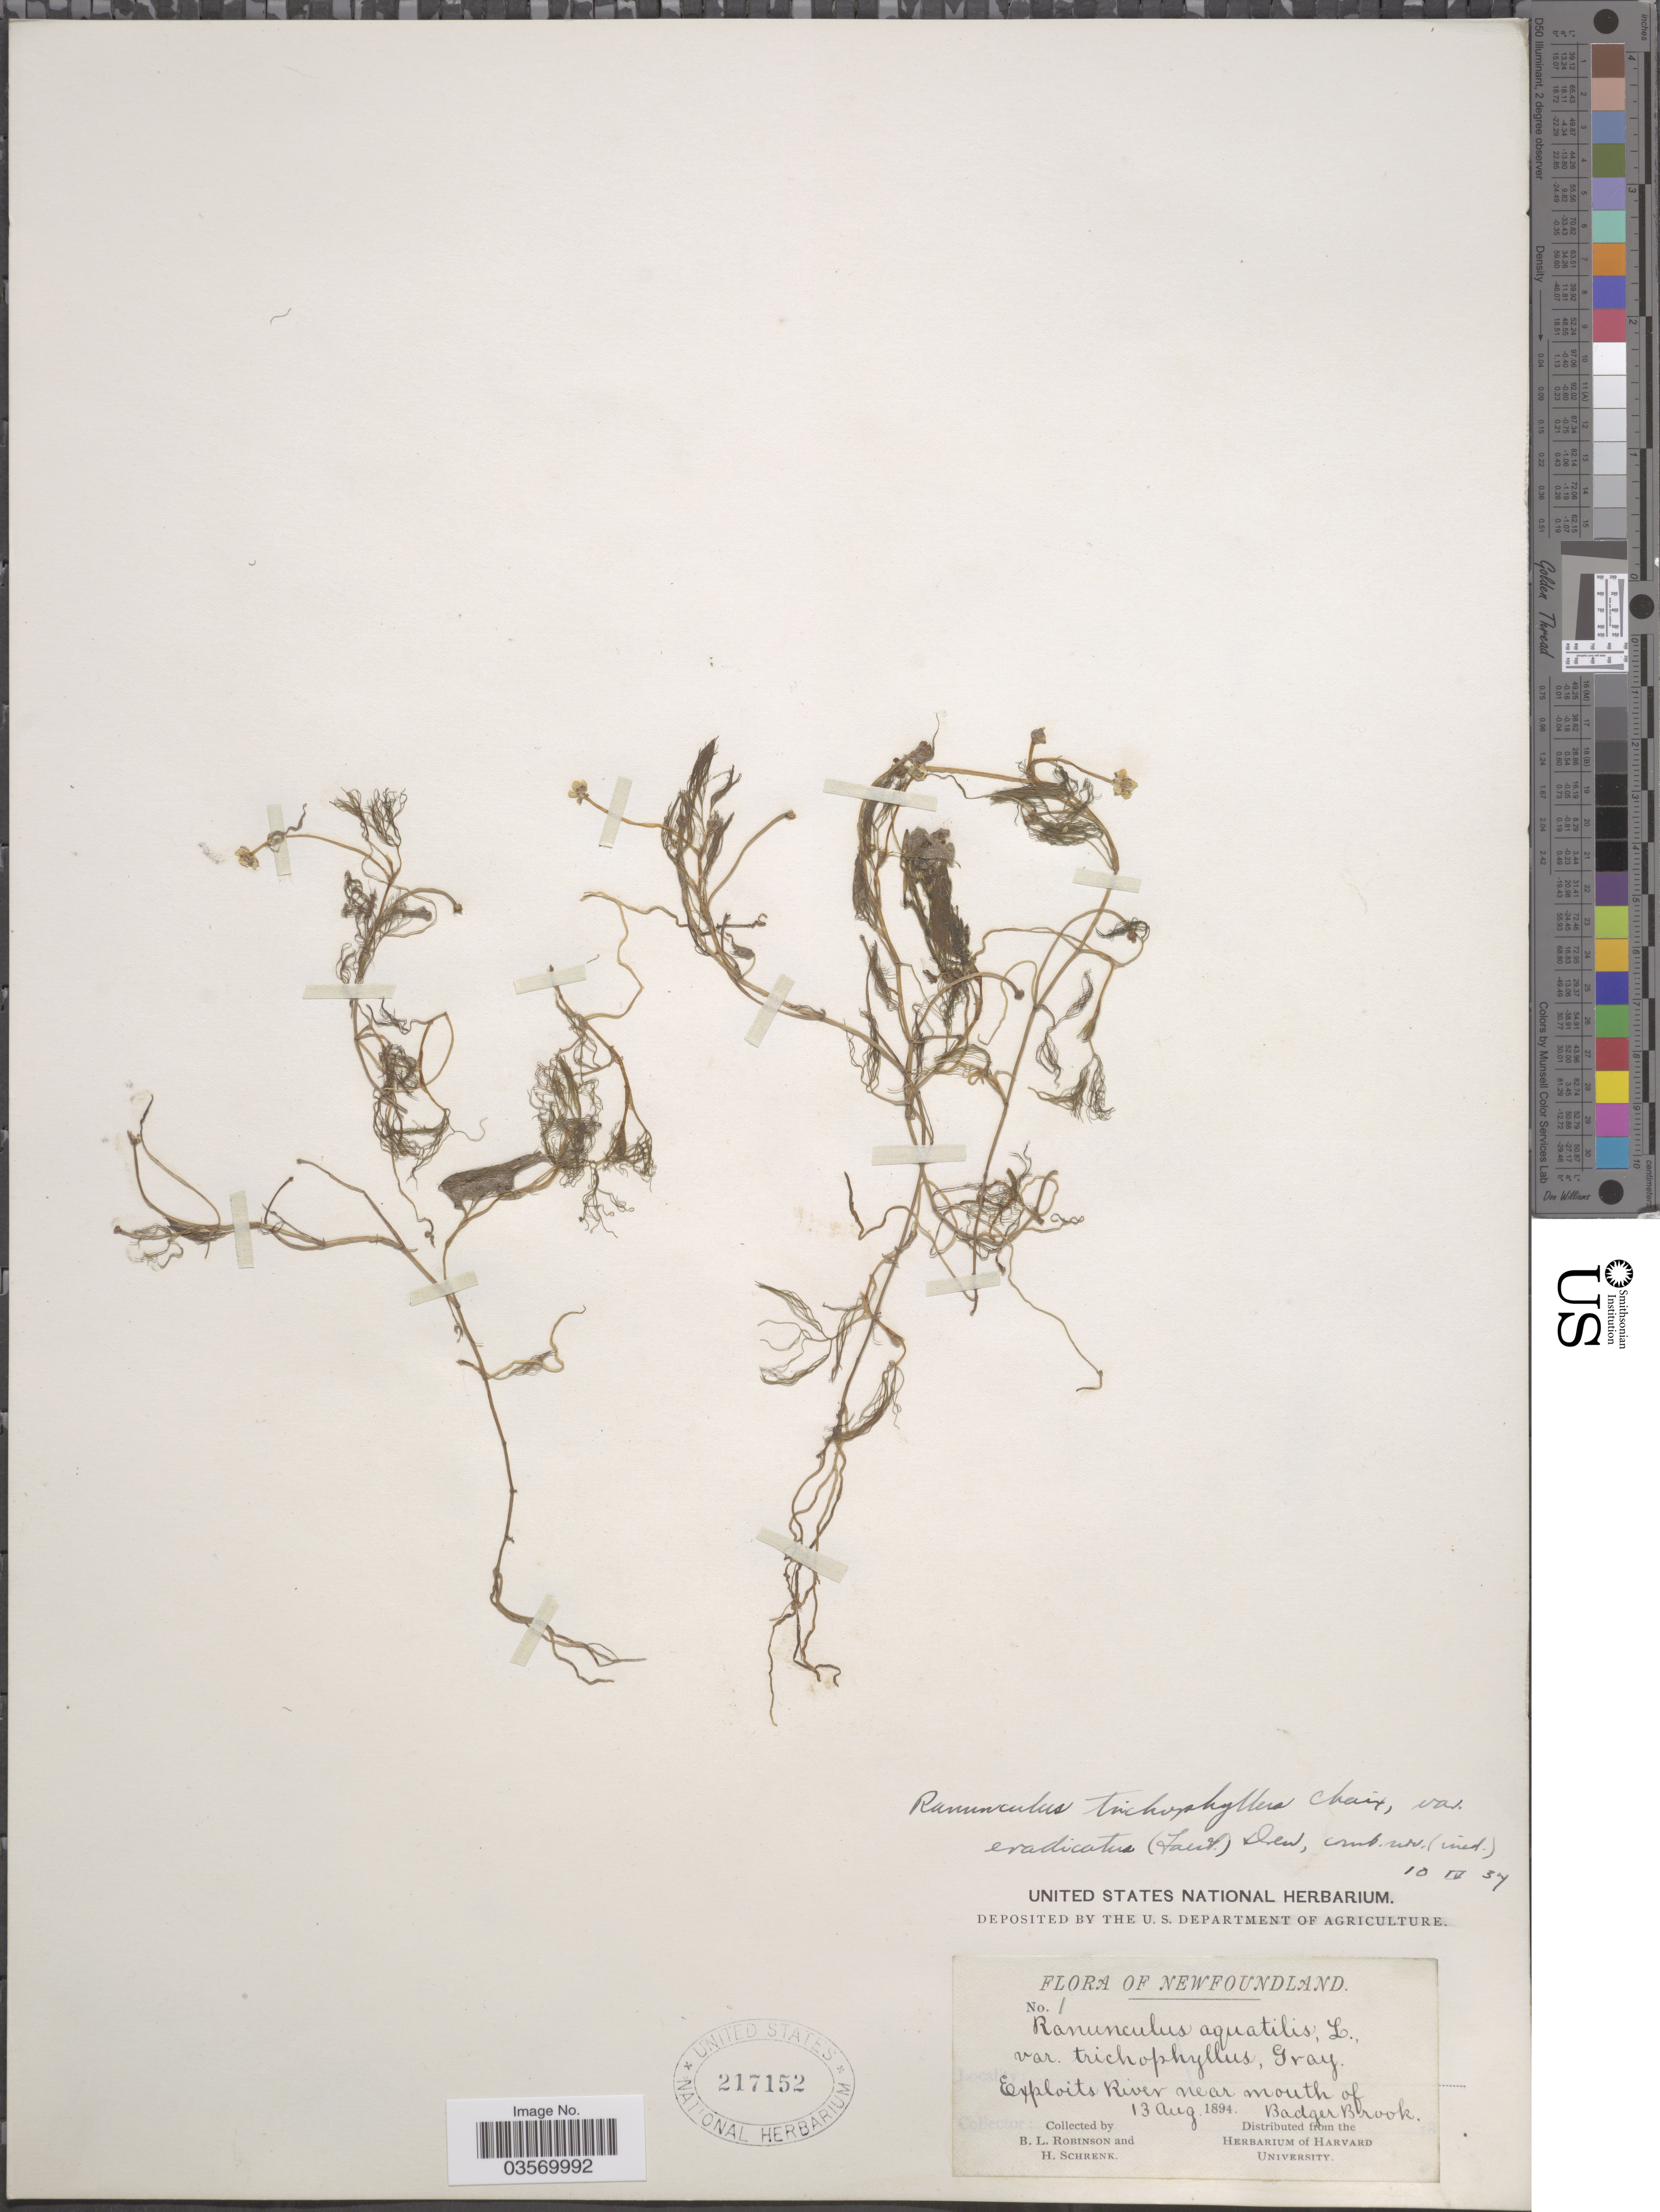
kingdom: Plantae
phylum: Tracheophyta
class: Magnoliopsida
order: Ranunculales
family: Ranunculaceae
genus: Ranunculus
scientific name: Ranunculus trichophyllus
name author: Chaix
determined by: Strong, Mark T., (BOT), Smithsonian Institution - National Museum of Natural History (UNITED STATES)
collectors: B. L. Robinson & H. Schrenk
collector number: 1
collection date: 1894-08-13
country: Canada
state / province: Newfoundland and Labrador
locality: Exploits River near mouth of Badger Brook.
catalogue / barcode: US 217152